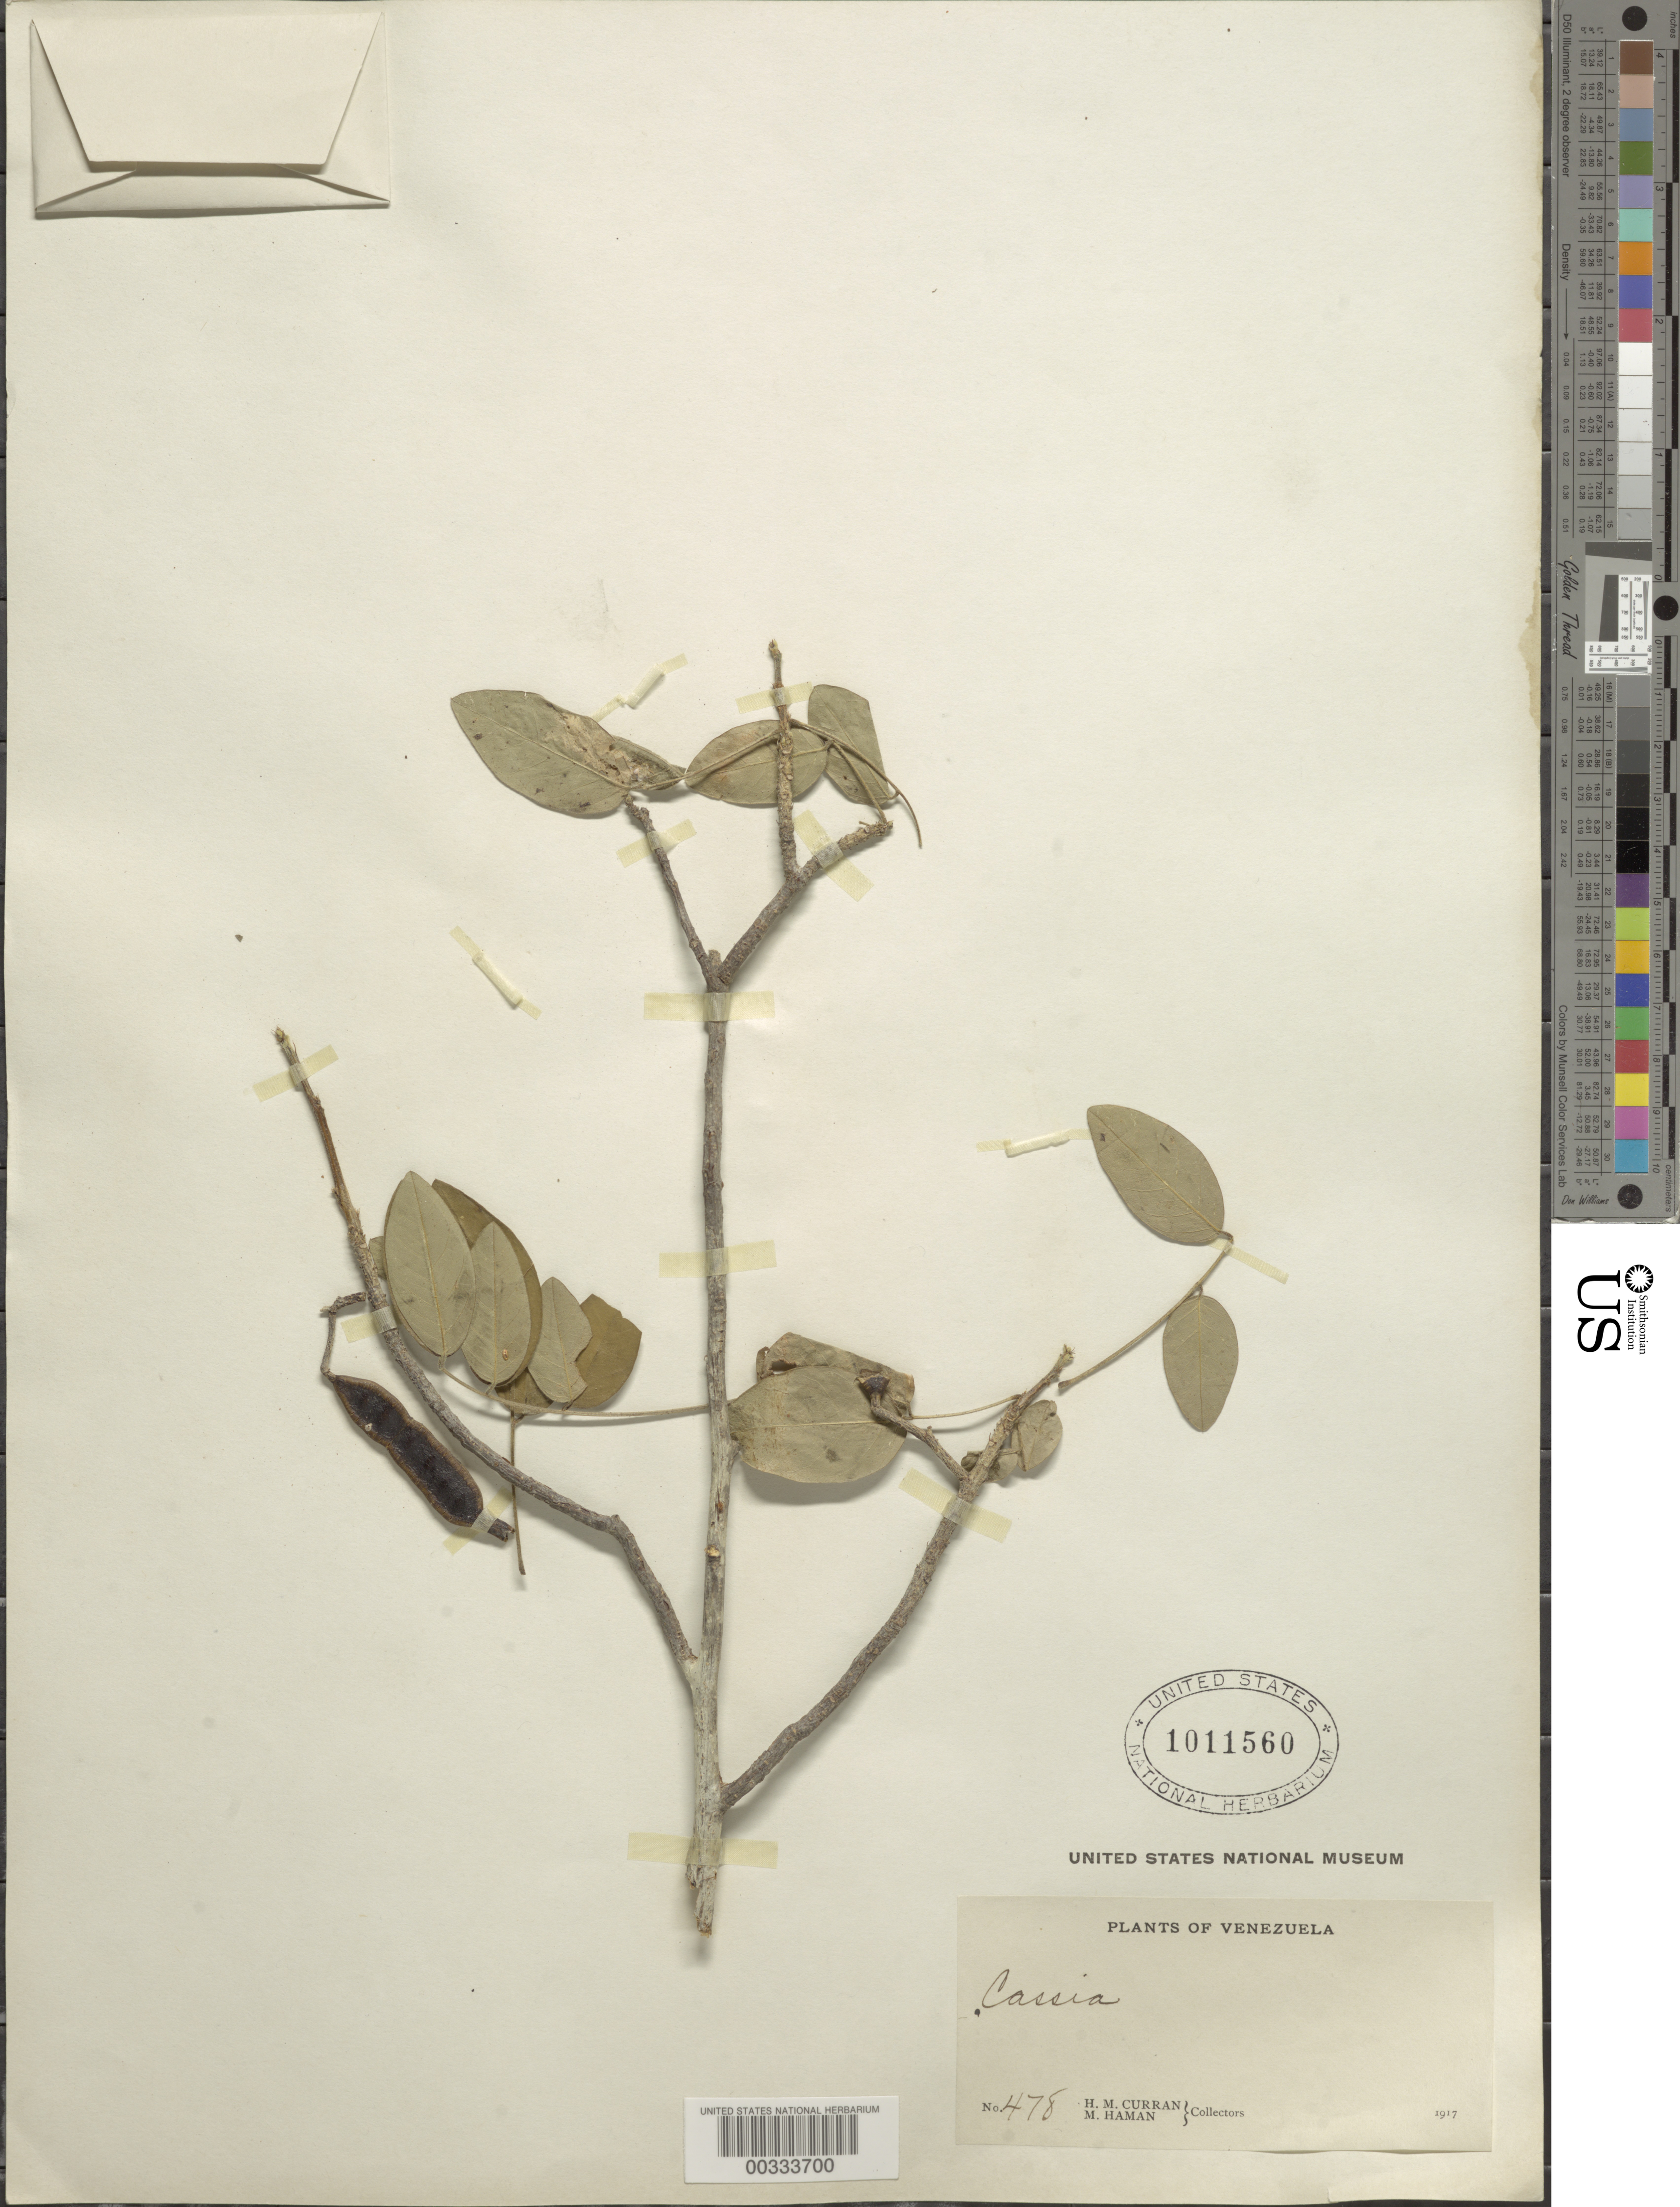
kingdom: Plantae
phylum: Tracheophyta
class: Magnoliopsida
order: Fabales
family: Fabaceae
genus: Senna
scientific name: Senna atomaria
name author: (L.) H.S. Irwin & Barneby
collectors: H. M. Curran & M. Haman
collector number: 478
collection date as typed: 1917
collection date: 1917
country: Venezuela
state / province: Mérida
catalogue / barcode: US 1011560